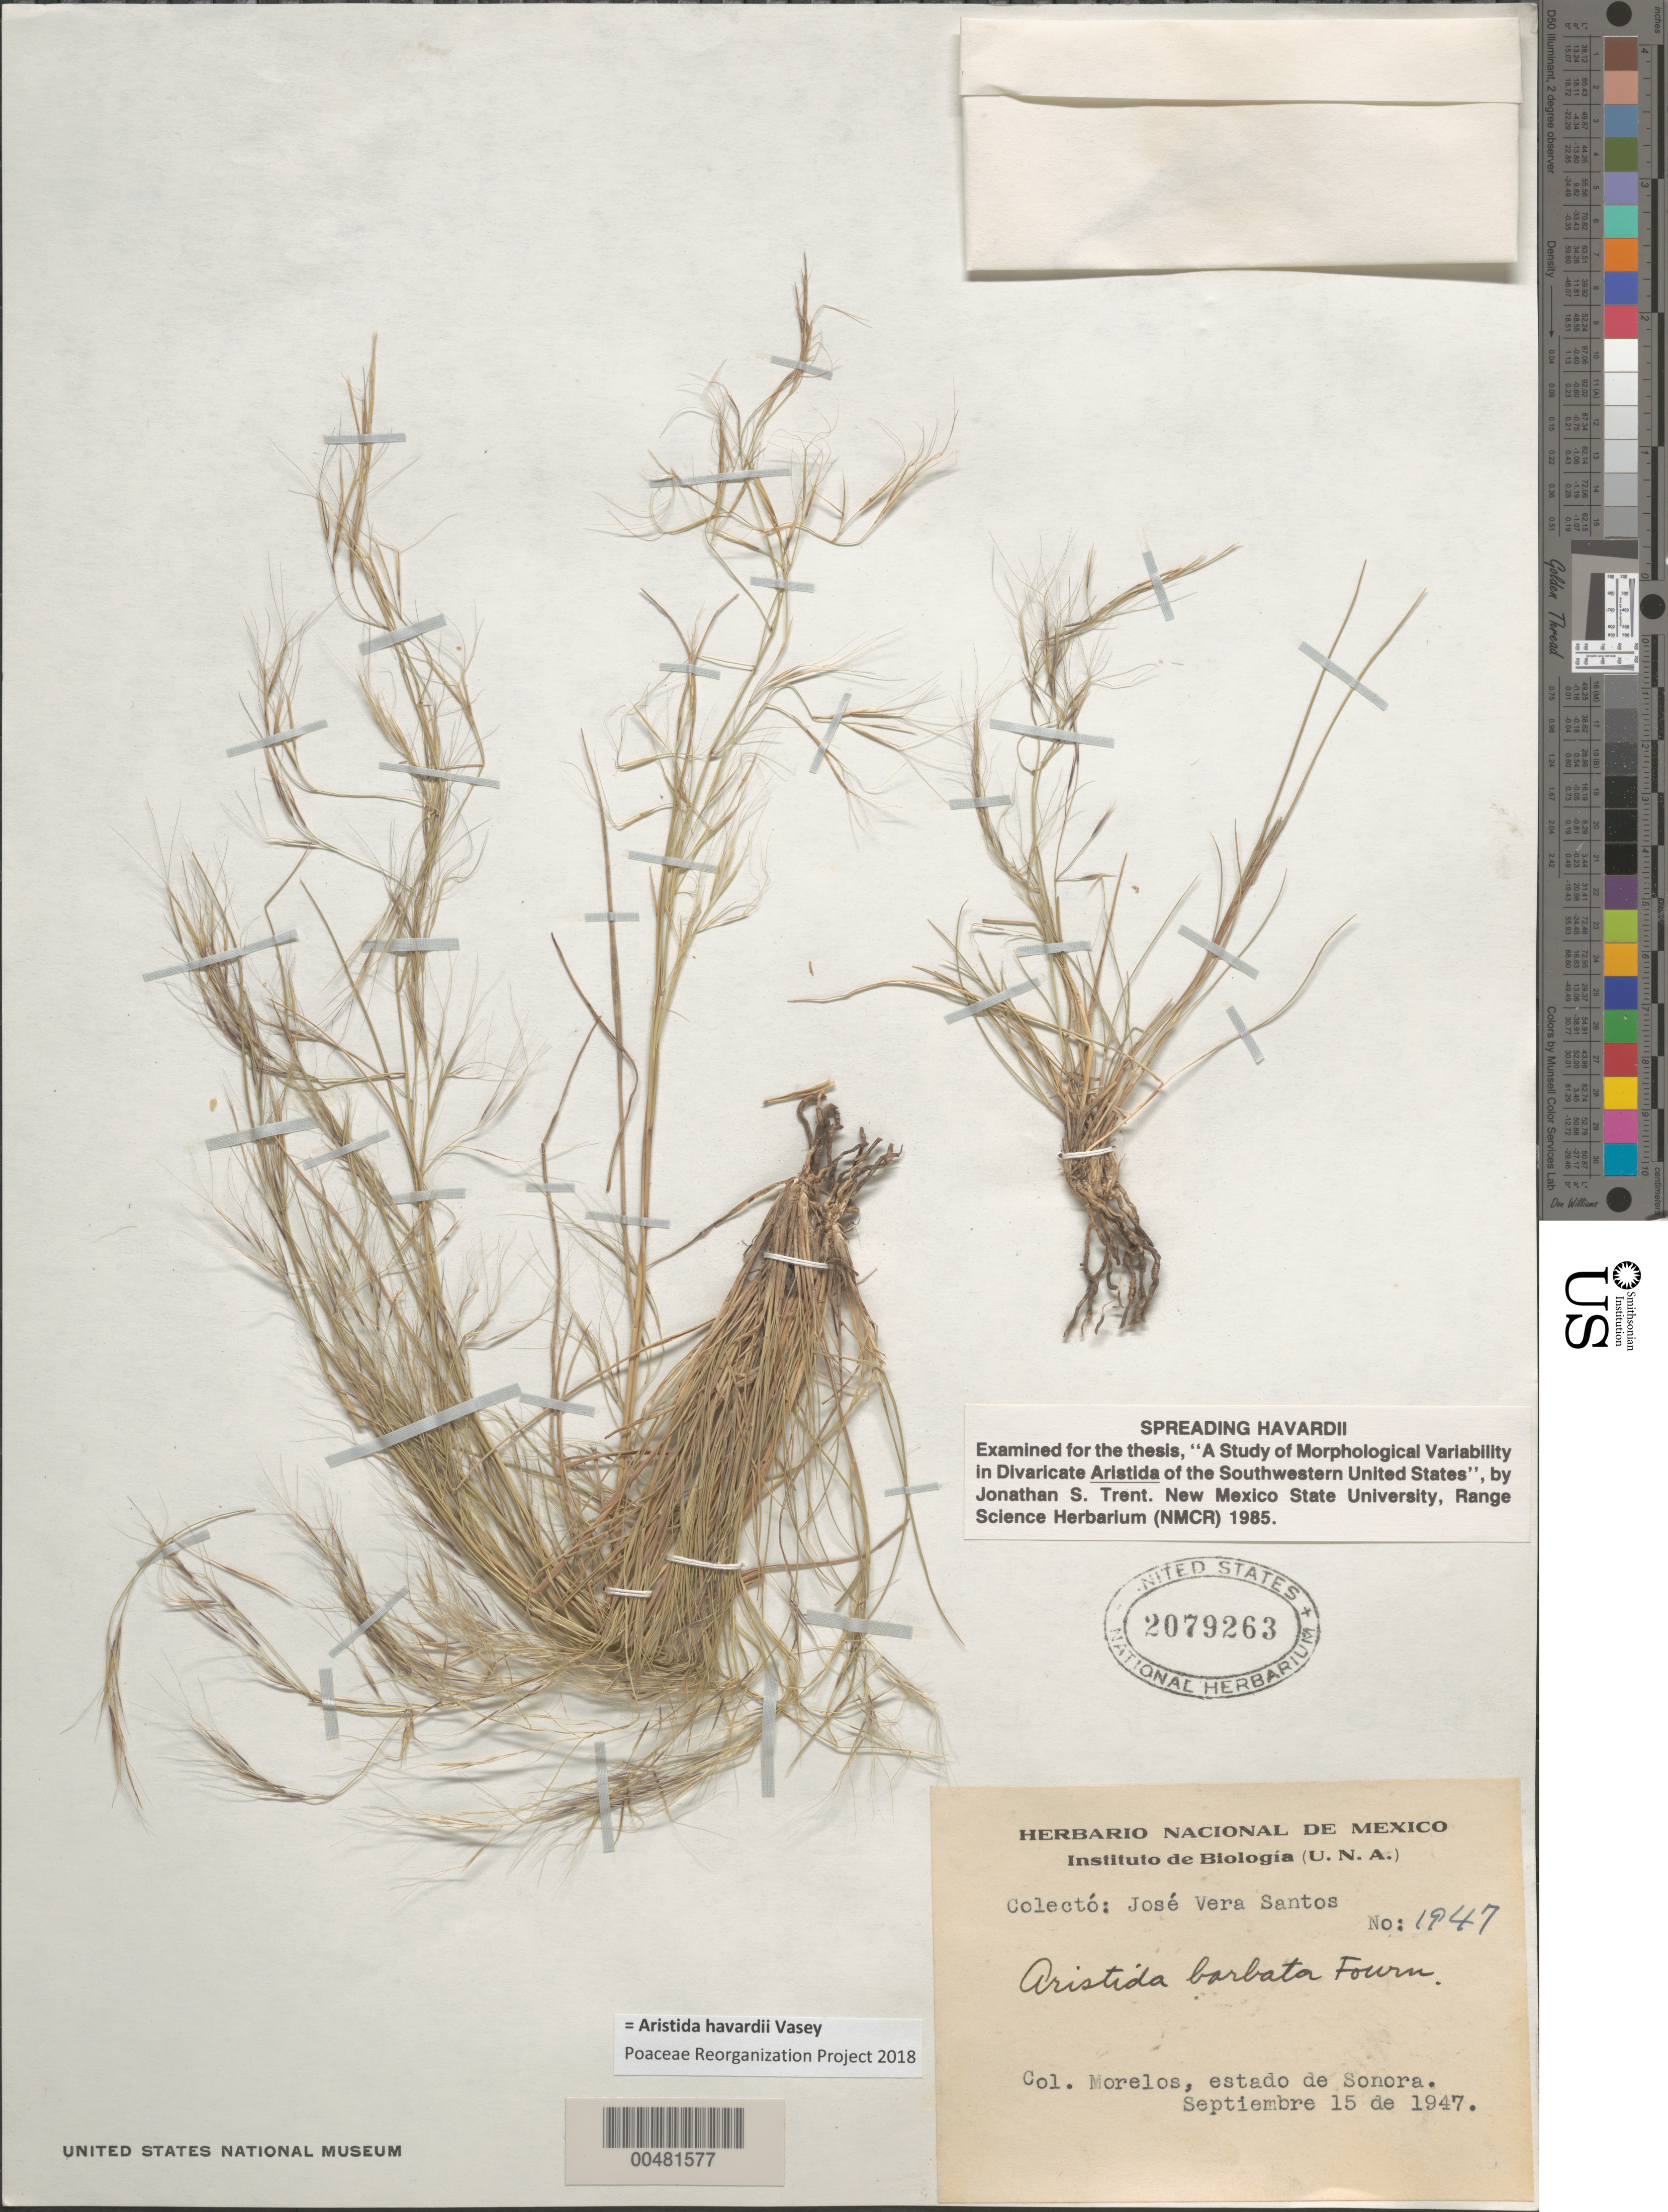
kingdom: Plantae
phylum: Tracheophyta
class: Liliopsida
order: Poales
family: Poaceae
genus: Aristida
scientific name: Aristida havardii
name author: Vasey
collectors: J. V. Santos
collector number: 1947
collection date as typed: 15 Sep 1947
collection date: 1947-09-15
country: Mexico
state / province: Sonora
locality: Col. Morelos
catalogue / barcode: US 2079263